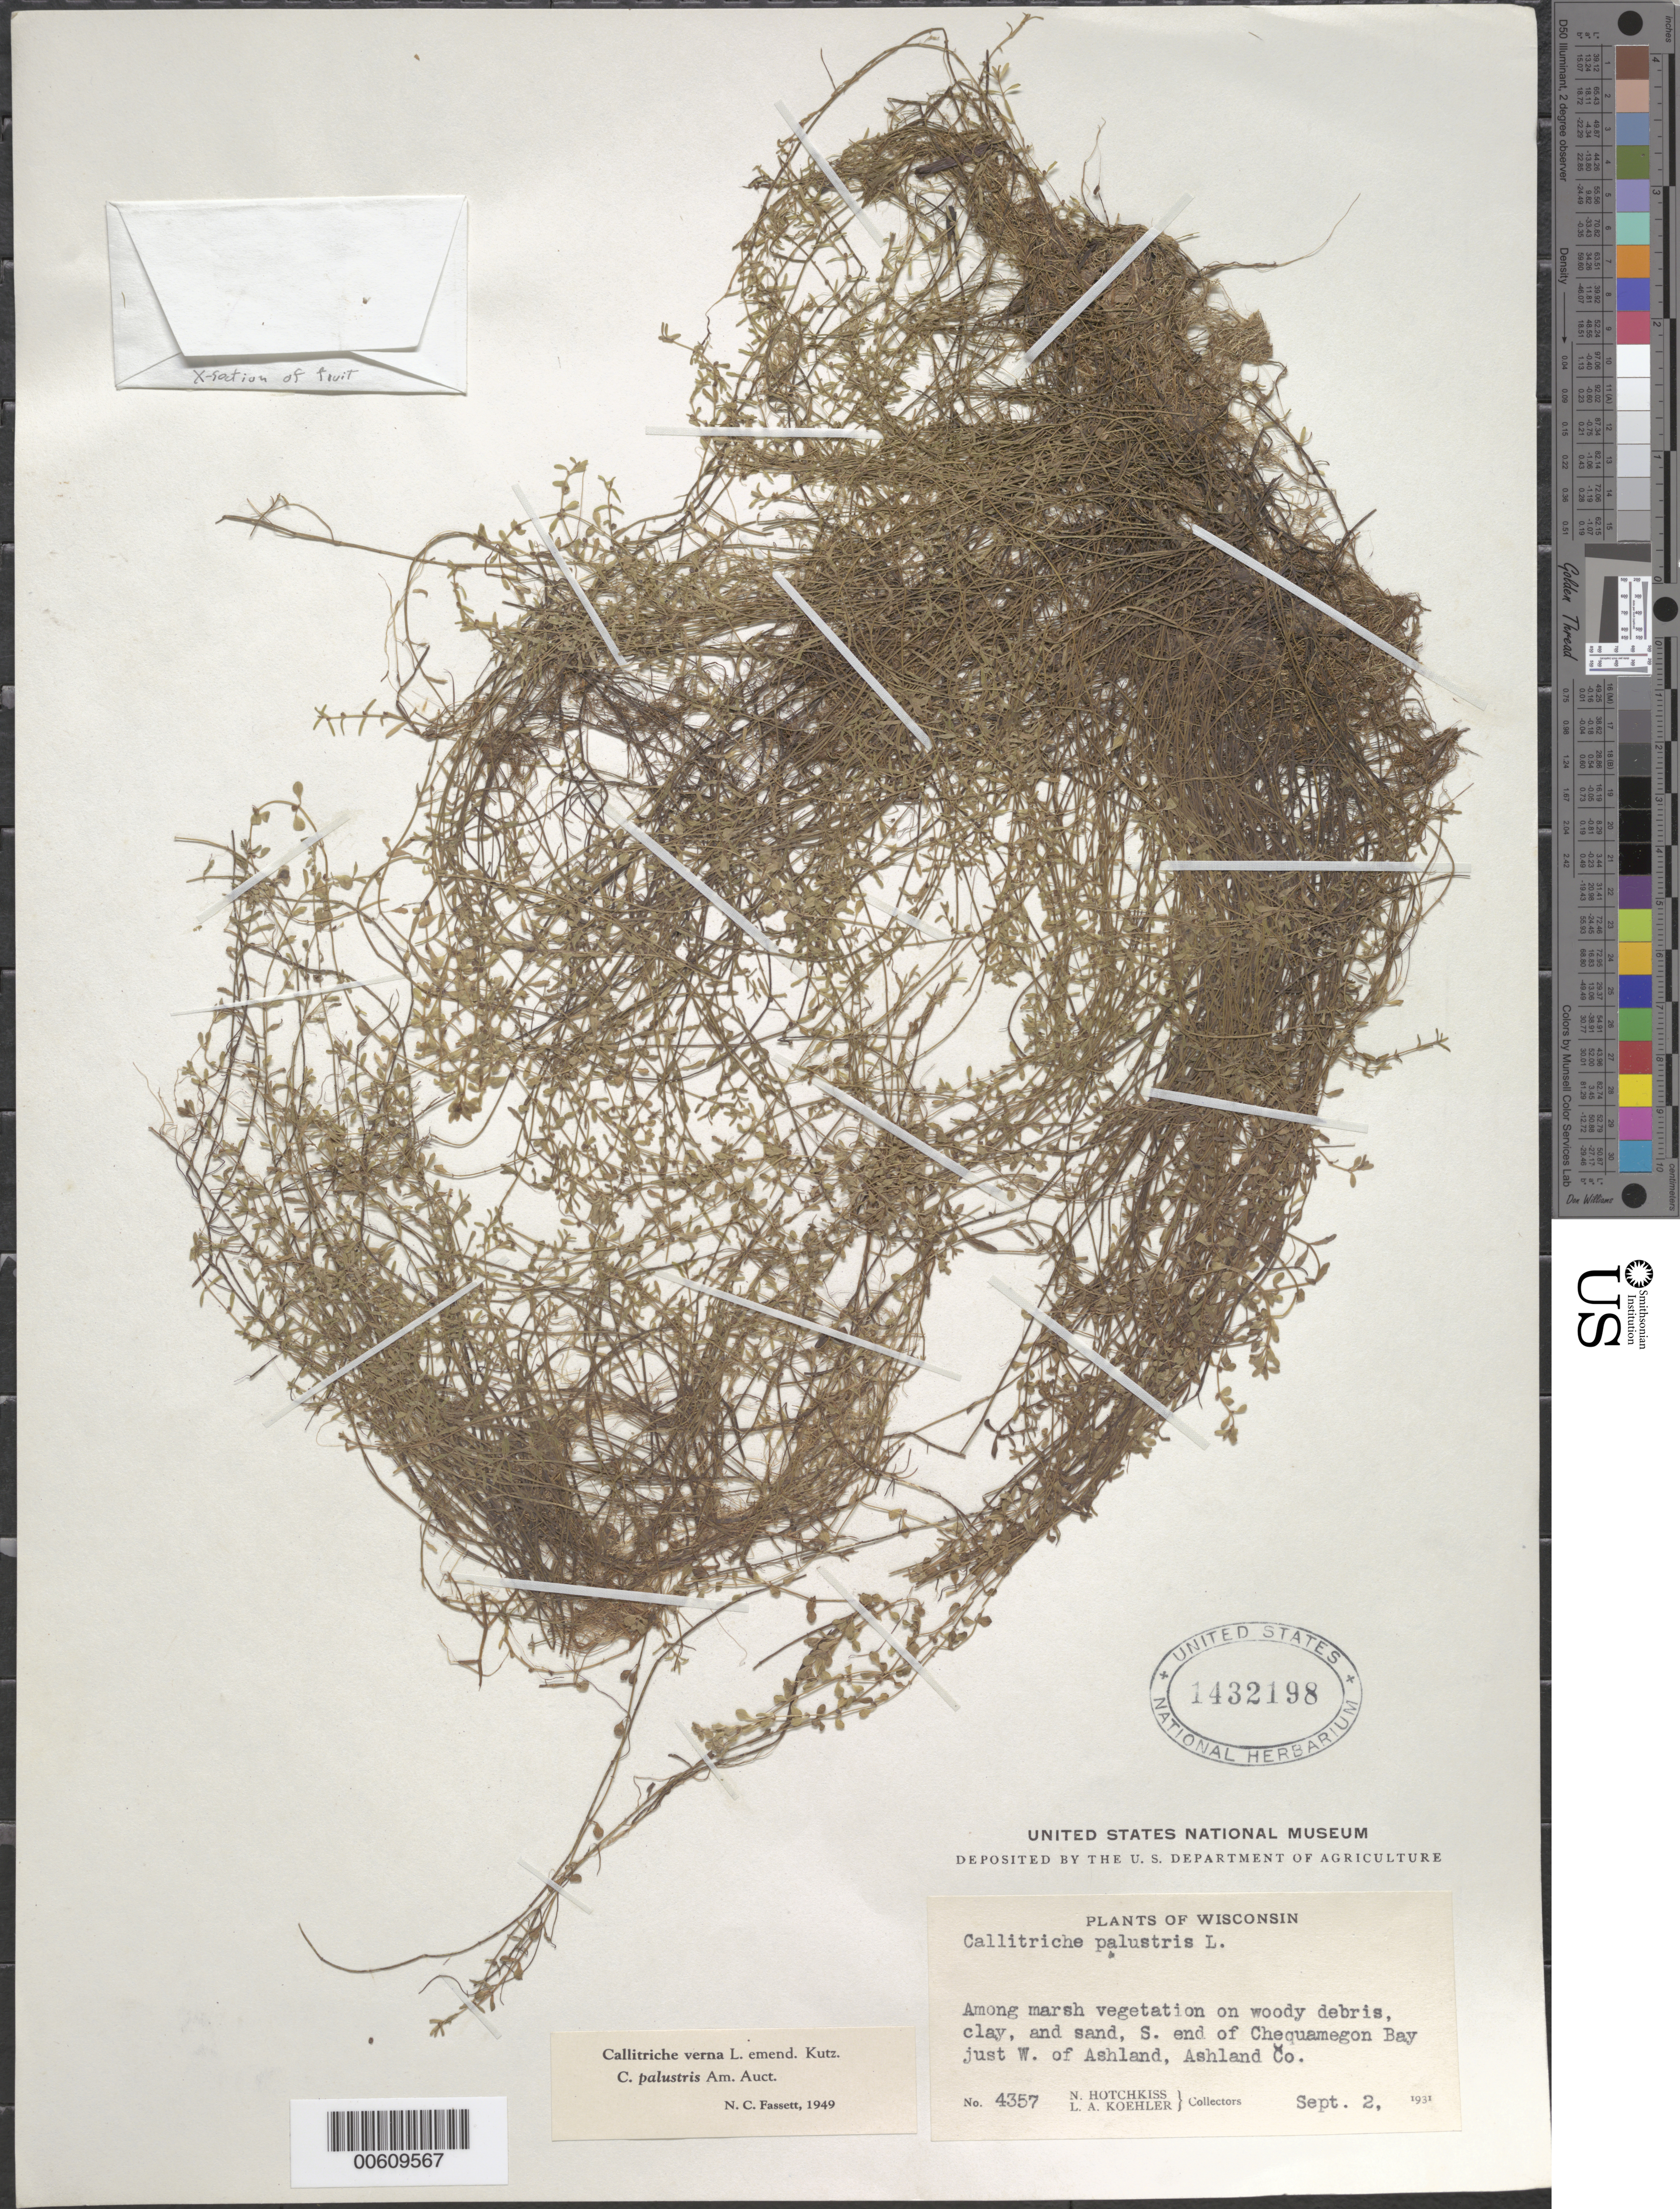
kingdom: Plantae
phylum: Tracheophyta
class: Magnoliopsida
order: Lamiales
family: Plantaginaceae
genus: Callitriche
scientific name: Callitriche verna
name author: L.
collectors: N. Hotchkiss & L. Koehler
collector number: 4357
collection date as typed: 02 Sep 1931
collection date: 1931-09-02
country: United States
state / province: Wisconsin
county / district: Ashland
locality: S end of Shequamegon Bay, W of Ashland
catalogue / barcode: US 1432198